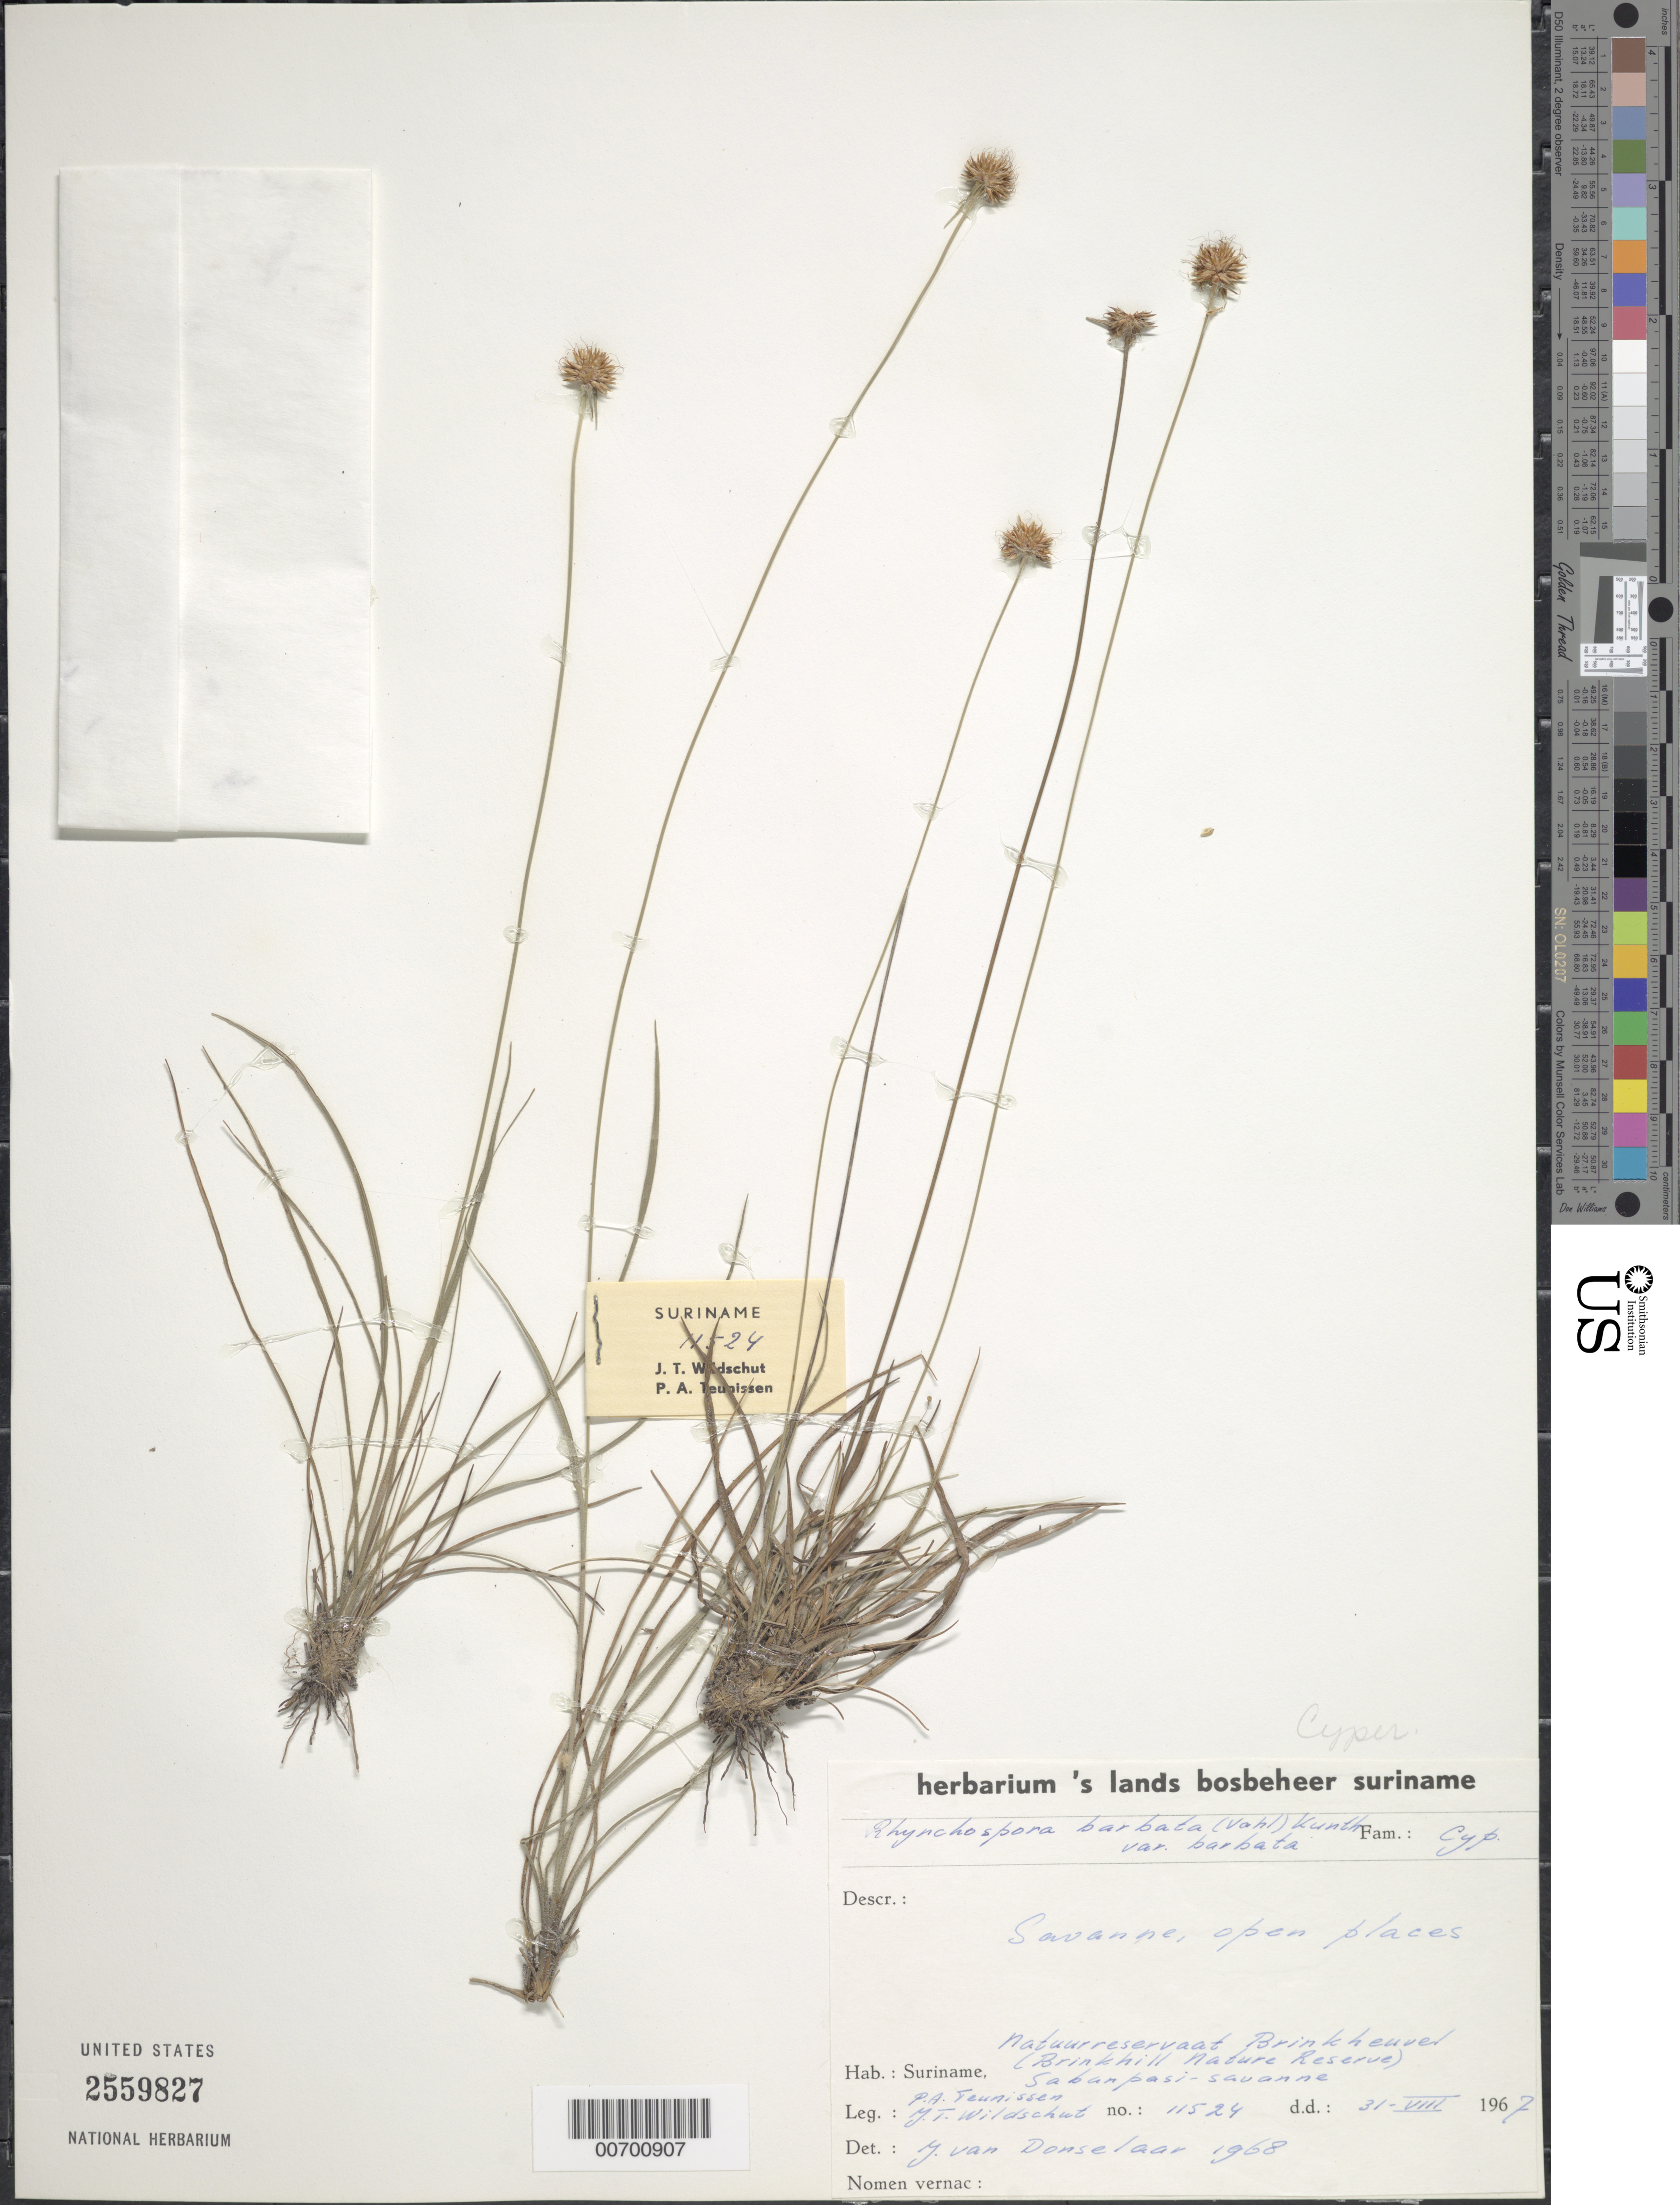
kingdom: Plantae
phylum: Tracheophyta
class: Liliopsida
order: Poales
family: Cyperaceae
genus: Rhynchospora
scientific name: Rhynchospora barbata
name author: (Vahl) Kunth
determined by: Alves, K.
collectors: J. Wildschut & P. Teunissen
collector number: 11524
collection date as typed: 31-Aug-67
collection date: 1967-08-31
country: Suriname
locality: Nature Reserve Brinckheuvel-Sabanpasi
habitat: Savanna open places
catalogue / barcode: US 2559827